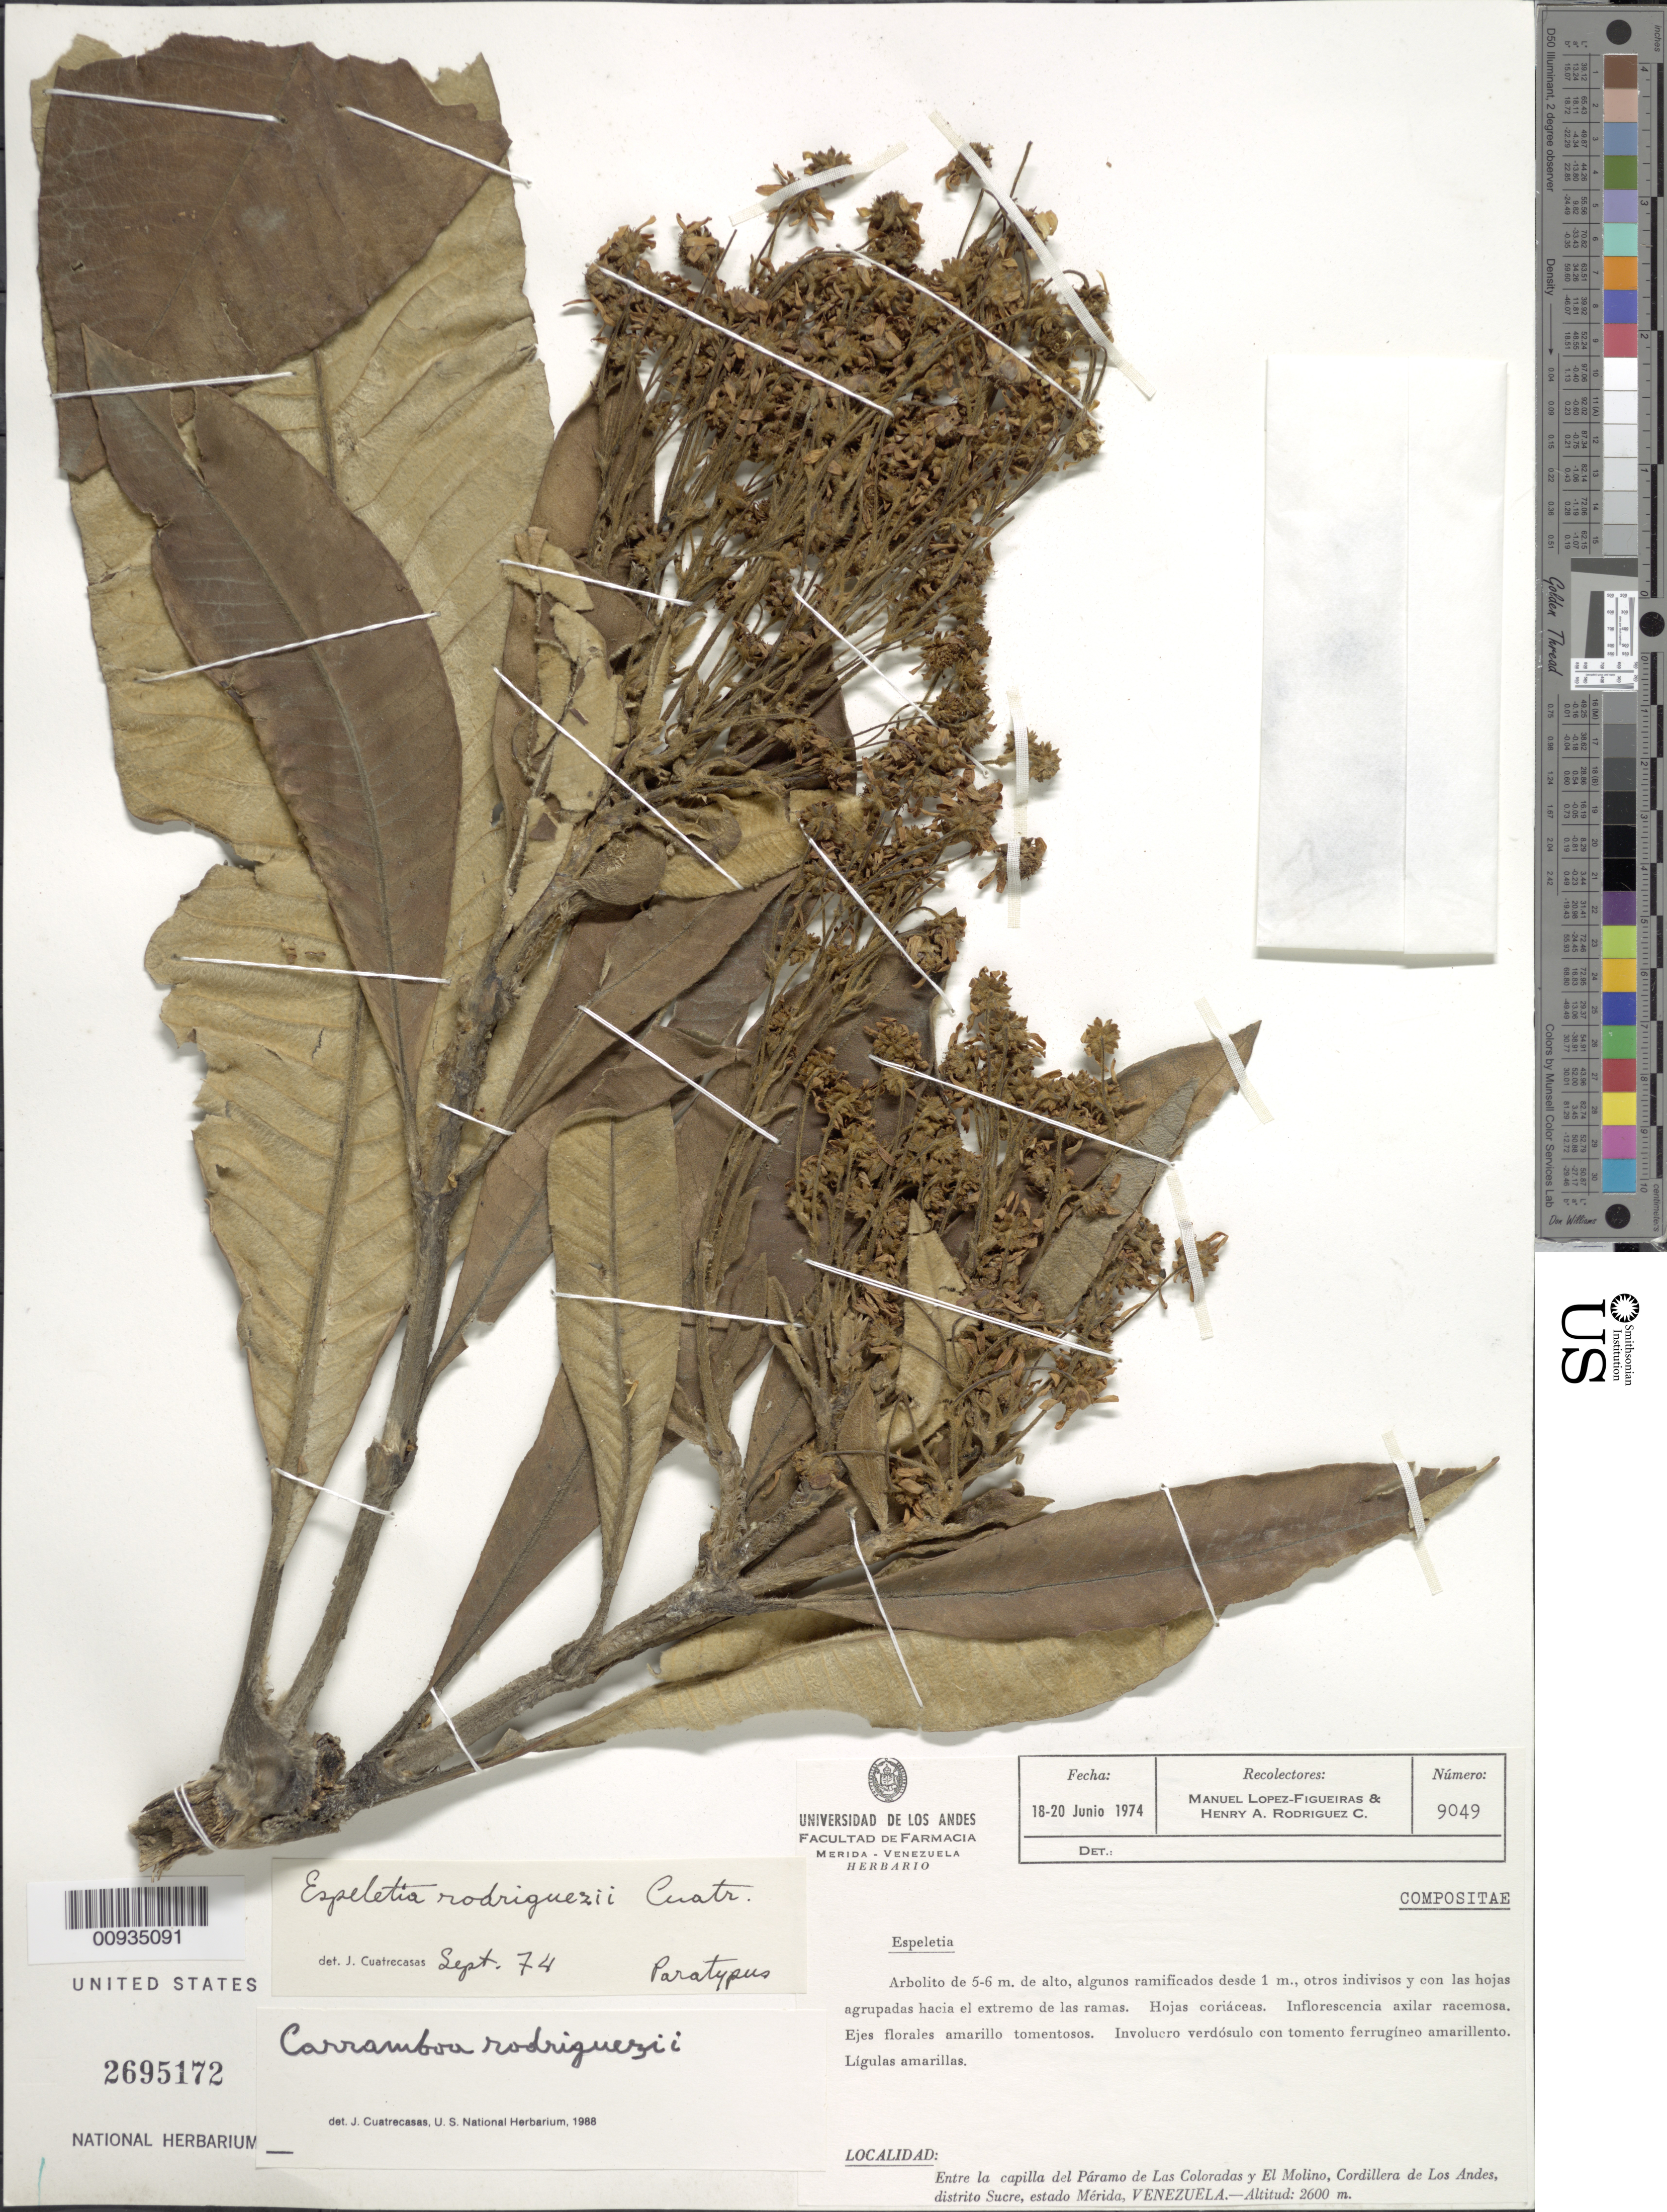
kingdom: Plantae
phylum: Tracheophyta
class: Magnoliopsida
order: Asterales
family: Asteraceae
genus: Carramboa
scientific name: Carramboa rodriguezii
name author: (Cuatrec.) Cuatrec.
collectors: M. López Figueiras & H. A. Rodriguez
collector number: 9049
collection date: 1974-06-18/1974-06-20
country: Venezuela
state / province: Mérida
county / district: Sucre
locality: Entre la capilla del páramo de Las Coloradas y El Molino, cordillera de los Andes.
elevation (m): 2600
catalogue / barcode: US 2695172